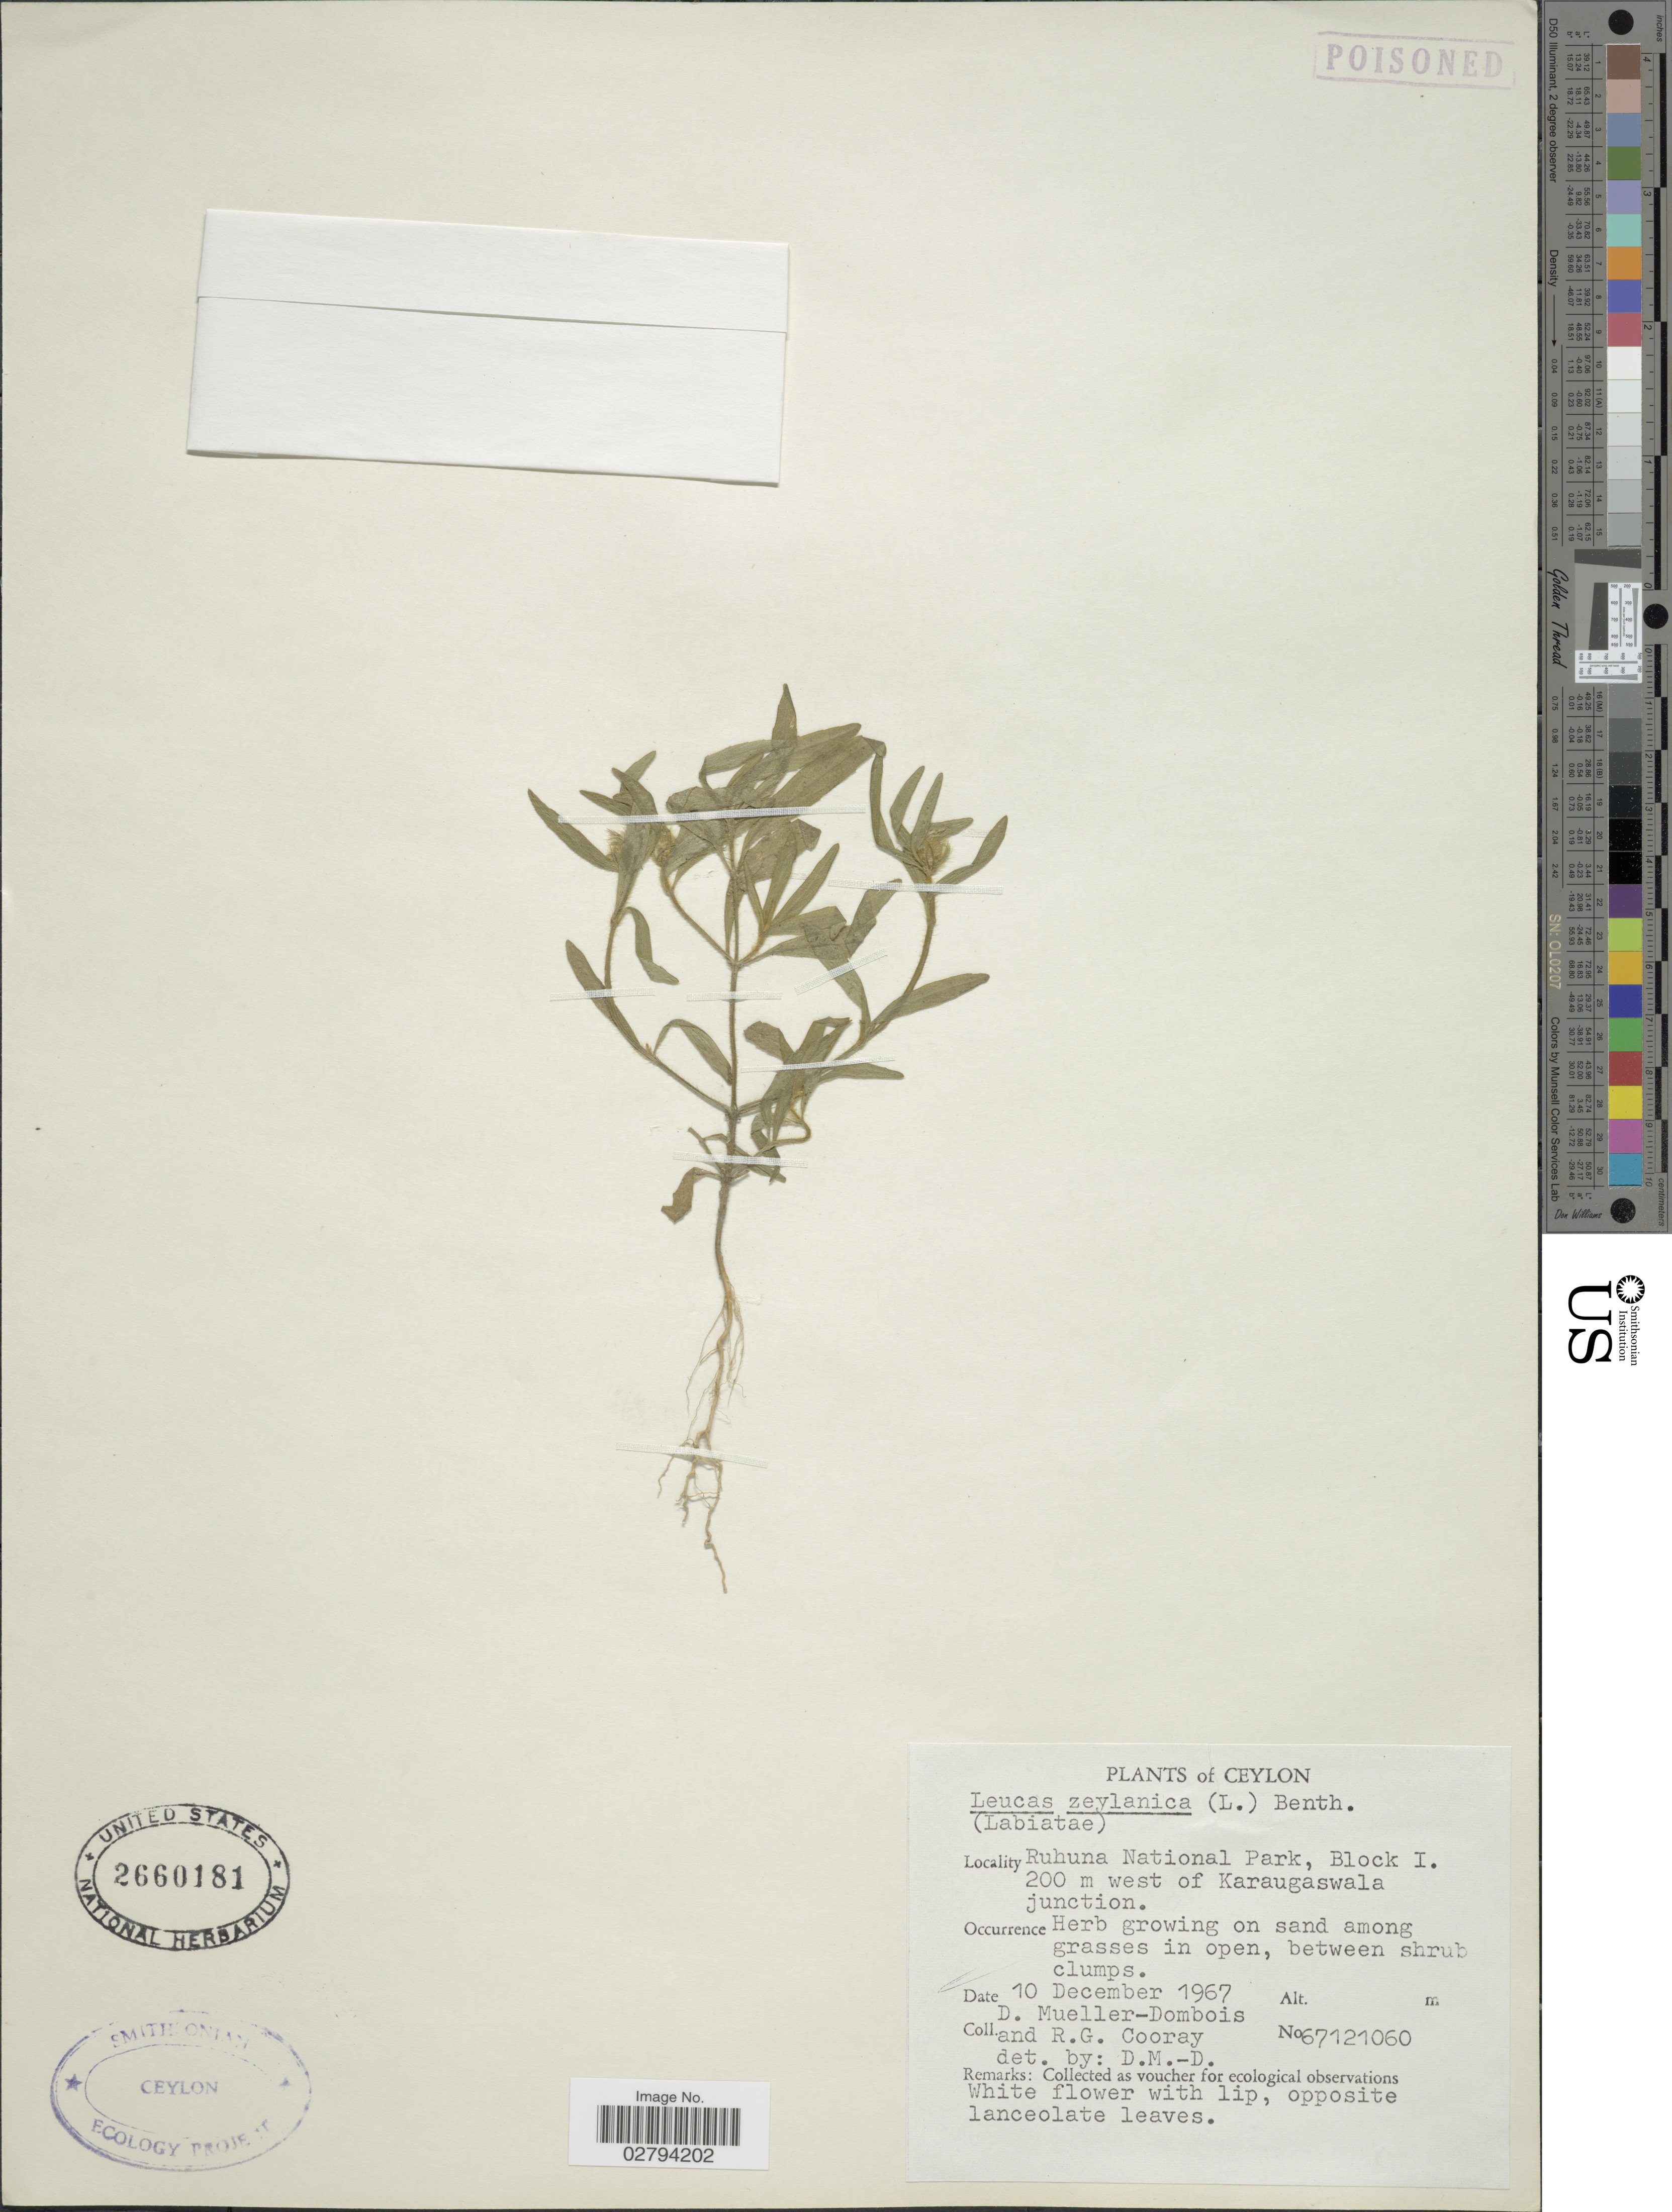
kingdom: Plantae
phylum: Tracheophyta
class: Magnoliopsida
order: Lamiales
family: Lamiaceae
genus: Leucas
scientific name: Leucas zeylanica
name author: (L.) W.T. Aiton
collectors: D. Mueller-Dombois & R. Cooray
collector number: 67121060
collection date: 1967-12-10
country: Sri Lanka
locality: Ceylon, Ruhuna National Park, Block I, 200 m west of Karaugaswala junction.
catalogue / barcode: US 2660181